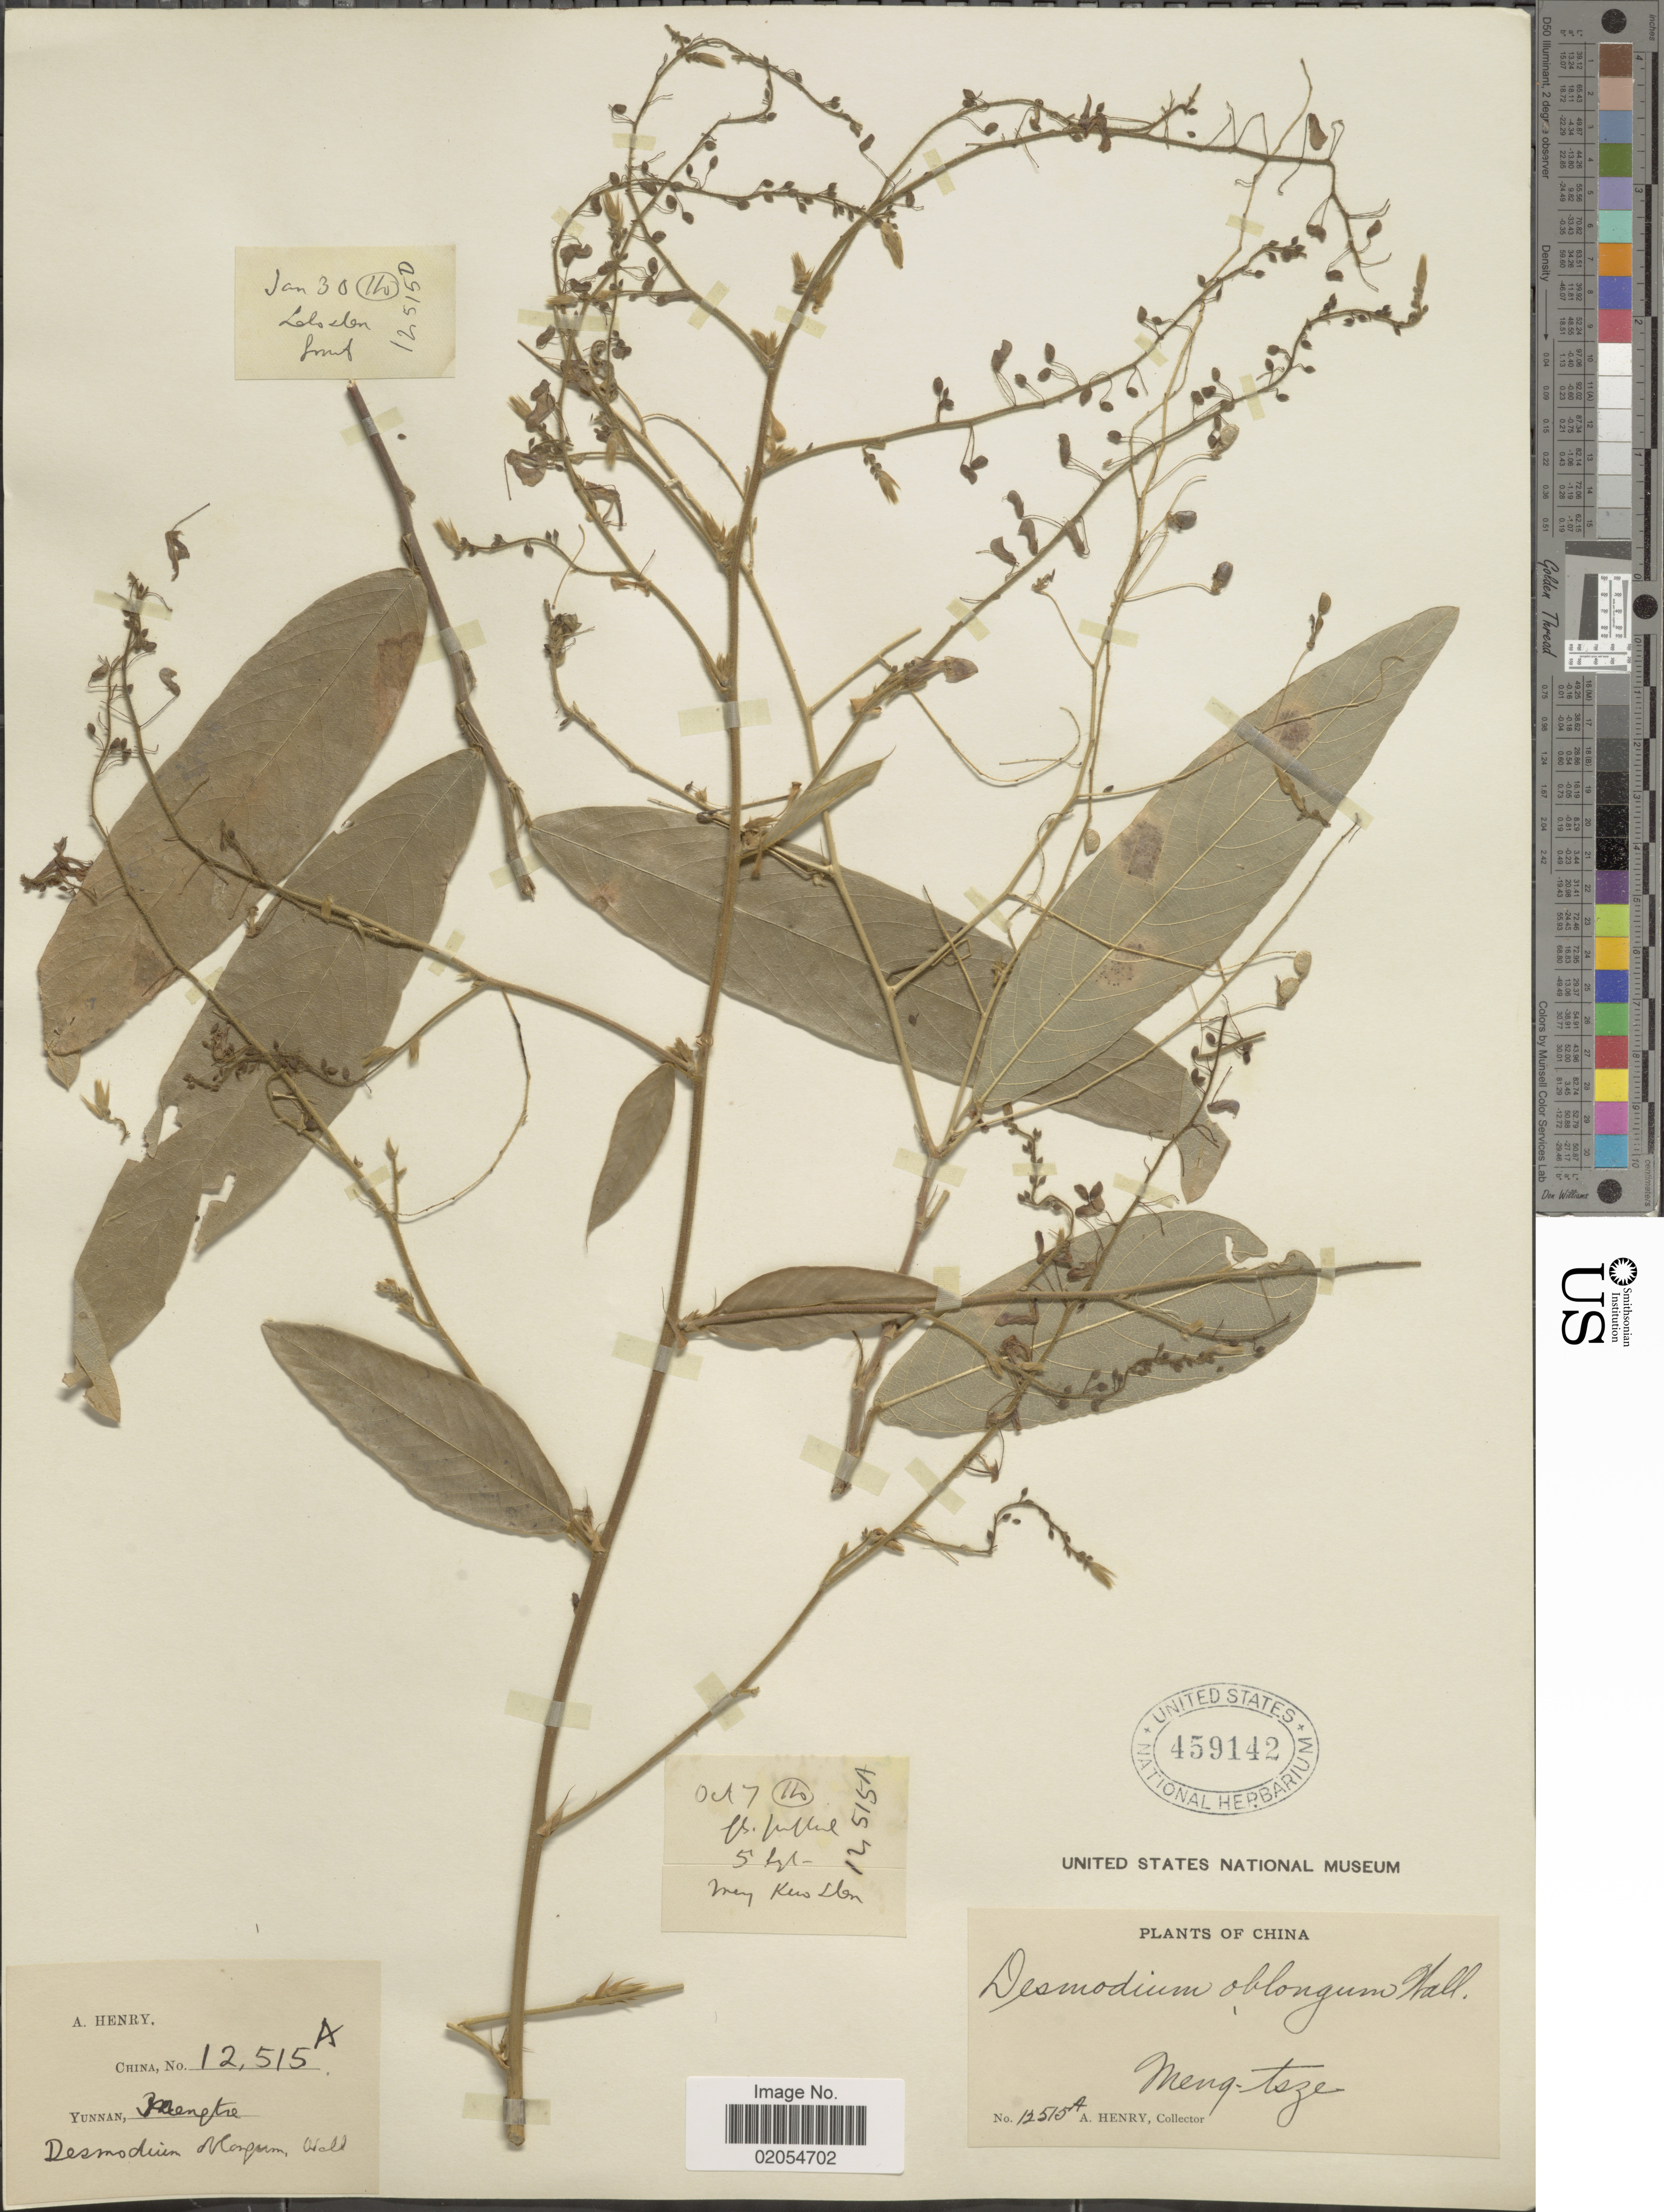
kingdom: Plantae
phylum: Tracheophyta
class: Magnoliopsida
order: Fabales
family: Fabaceae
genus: Uraria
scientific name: Uraria oblonga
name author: (Wall. ex Benth.) H. Ohashi & K. Ohashi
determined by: Strong, Mark T., (BOT), Smithsonian Institution - National Museum of Natural History (UNITED STATES)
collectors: A. Henry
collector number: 12515 A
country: China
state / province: Yunnan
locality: Meng-tsze. Mey Kew lbn [unsure placement]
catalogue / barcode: US 459142